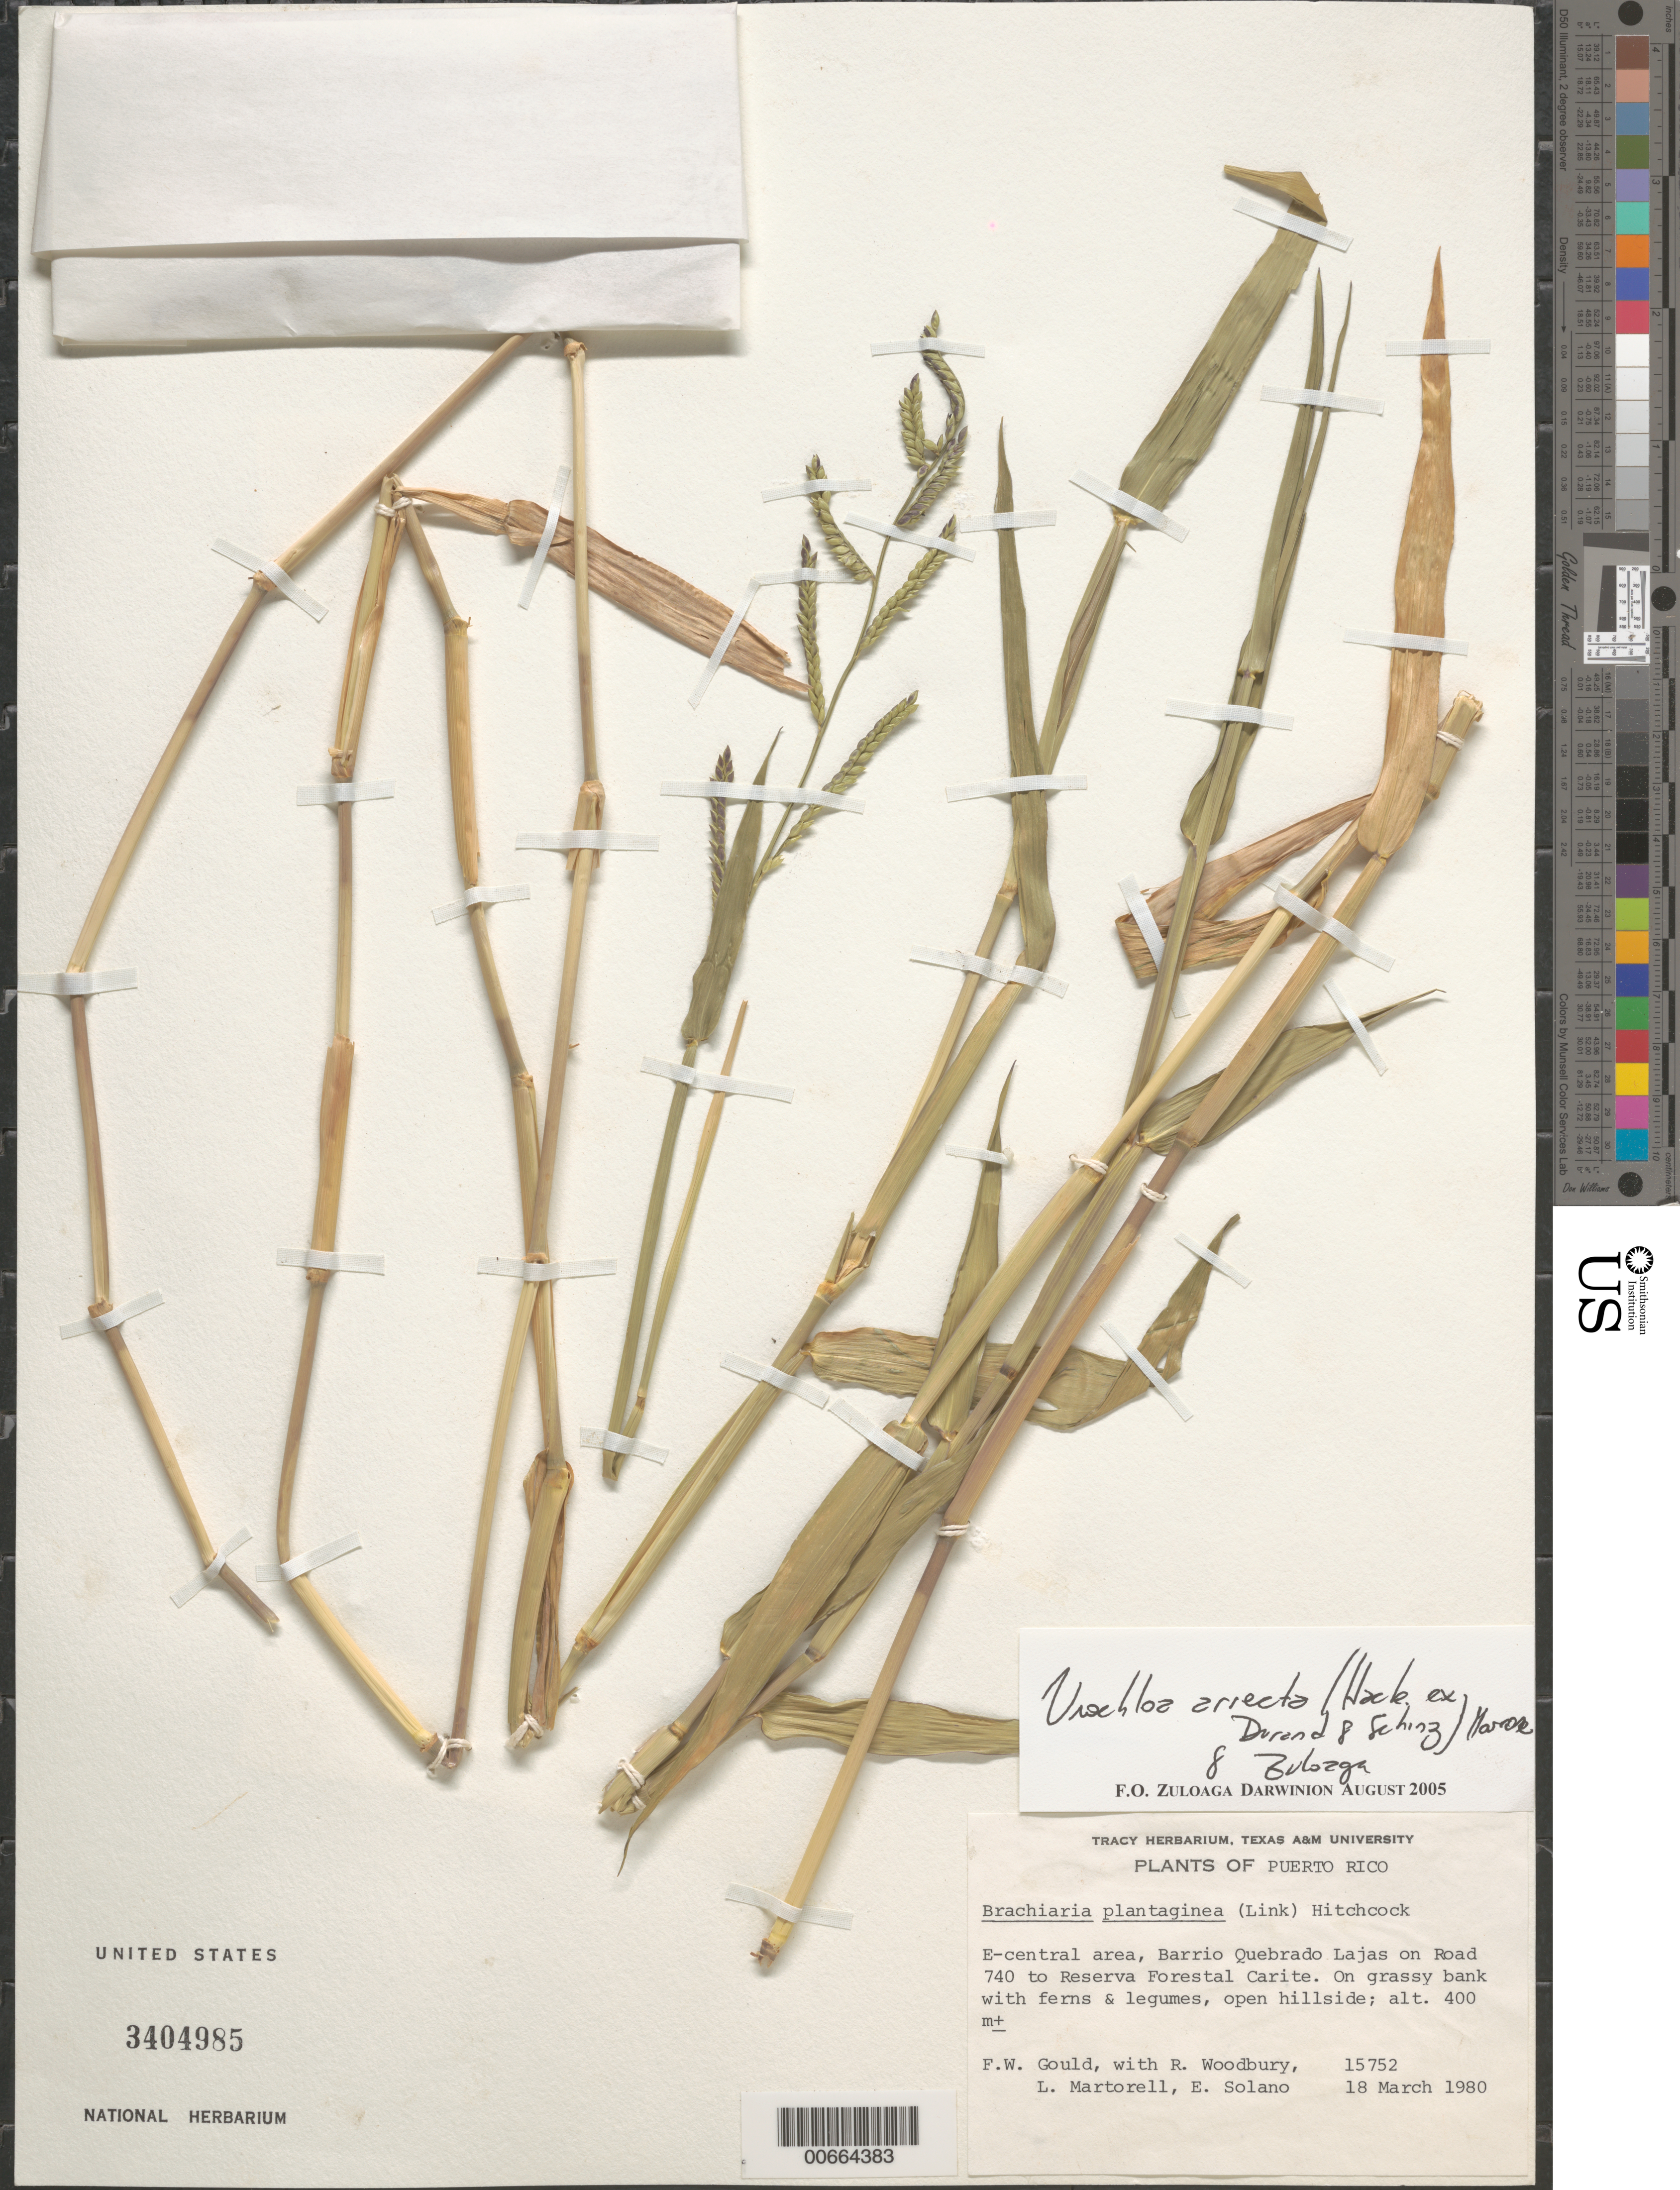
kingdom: Plantae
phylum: Tracheophyta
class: Liliopsida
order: Poales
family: Poaceae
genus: Urochloa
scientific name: Urochloa arrecta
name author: (Hack. ex Durand & Schinz) Morrone & Zuloaga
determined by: Zuloaga, F. O.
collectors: F. W. Gould, R. O. Woodbury, L. Martorell & E. Solano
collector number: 15752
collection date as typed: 18 Mar 1980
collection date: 1980-03-18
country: Puerto Rico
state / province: Lajas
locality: E-Central area, Barrio Quebrado Lajas on Road 740 to Reserva Forestal Carite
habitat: On grassy bank with ferns & legumes, open hillside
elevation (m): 400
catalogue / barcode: US 3404985